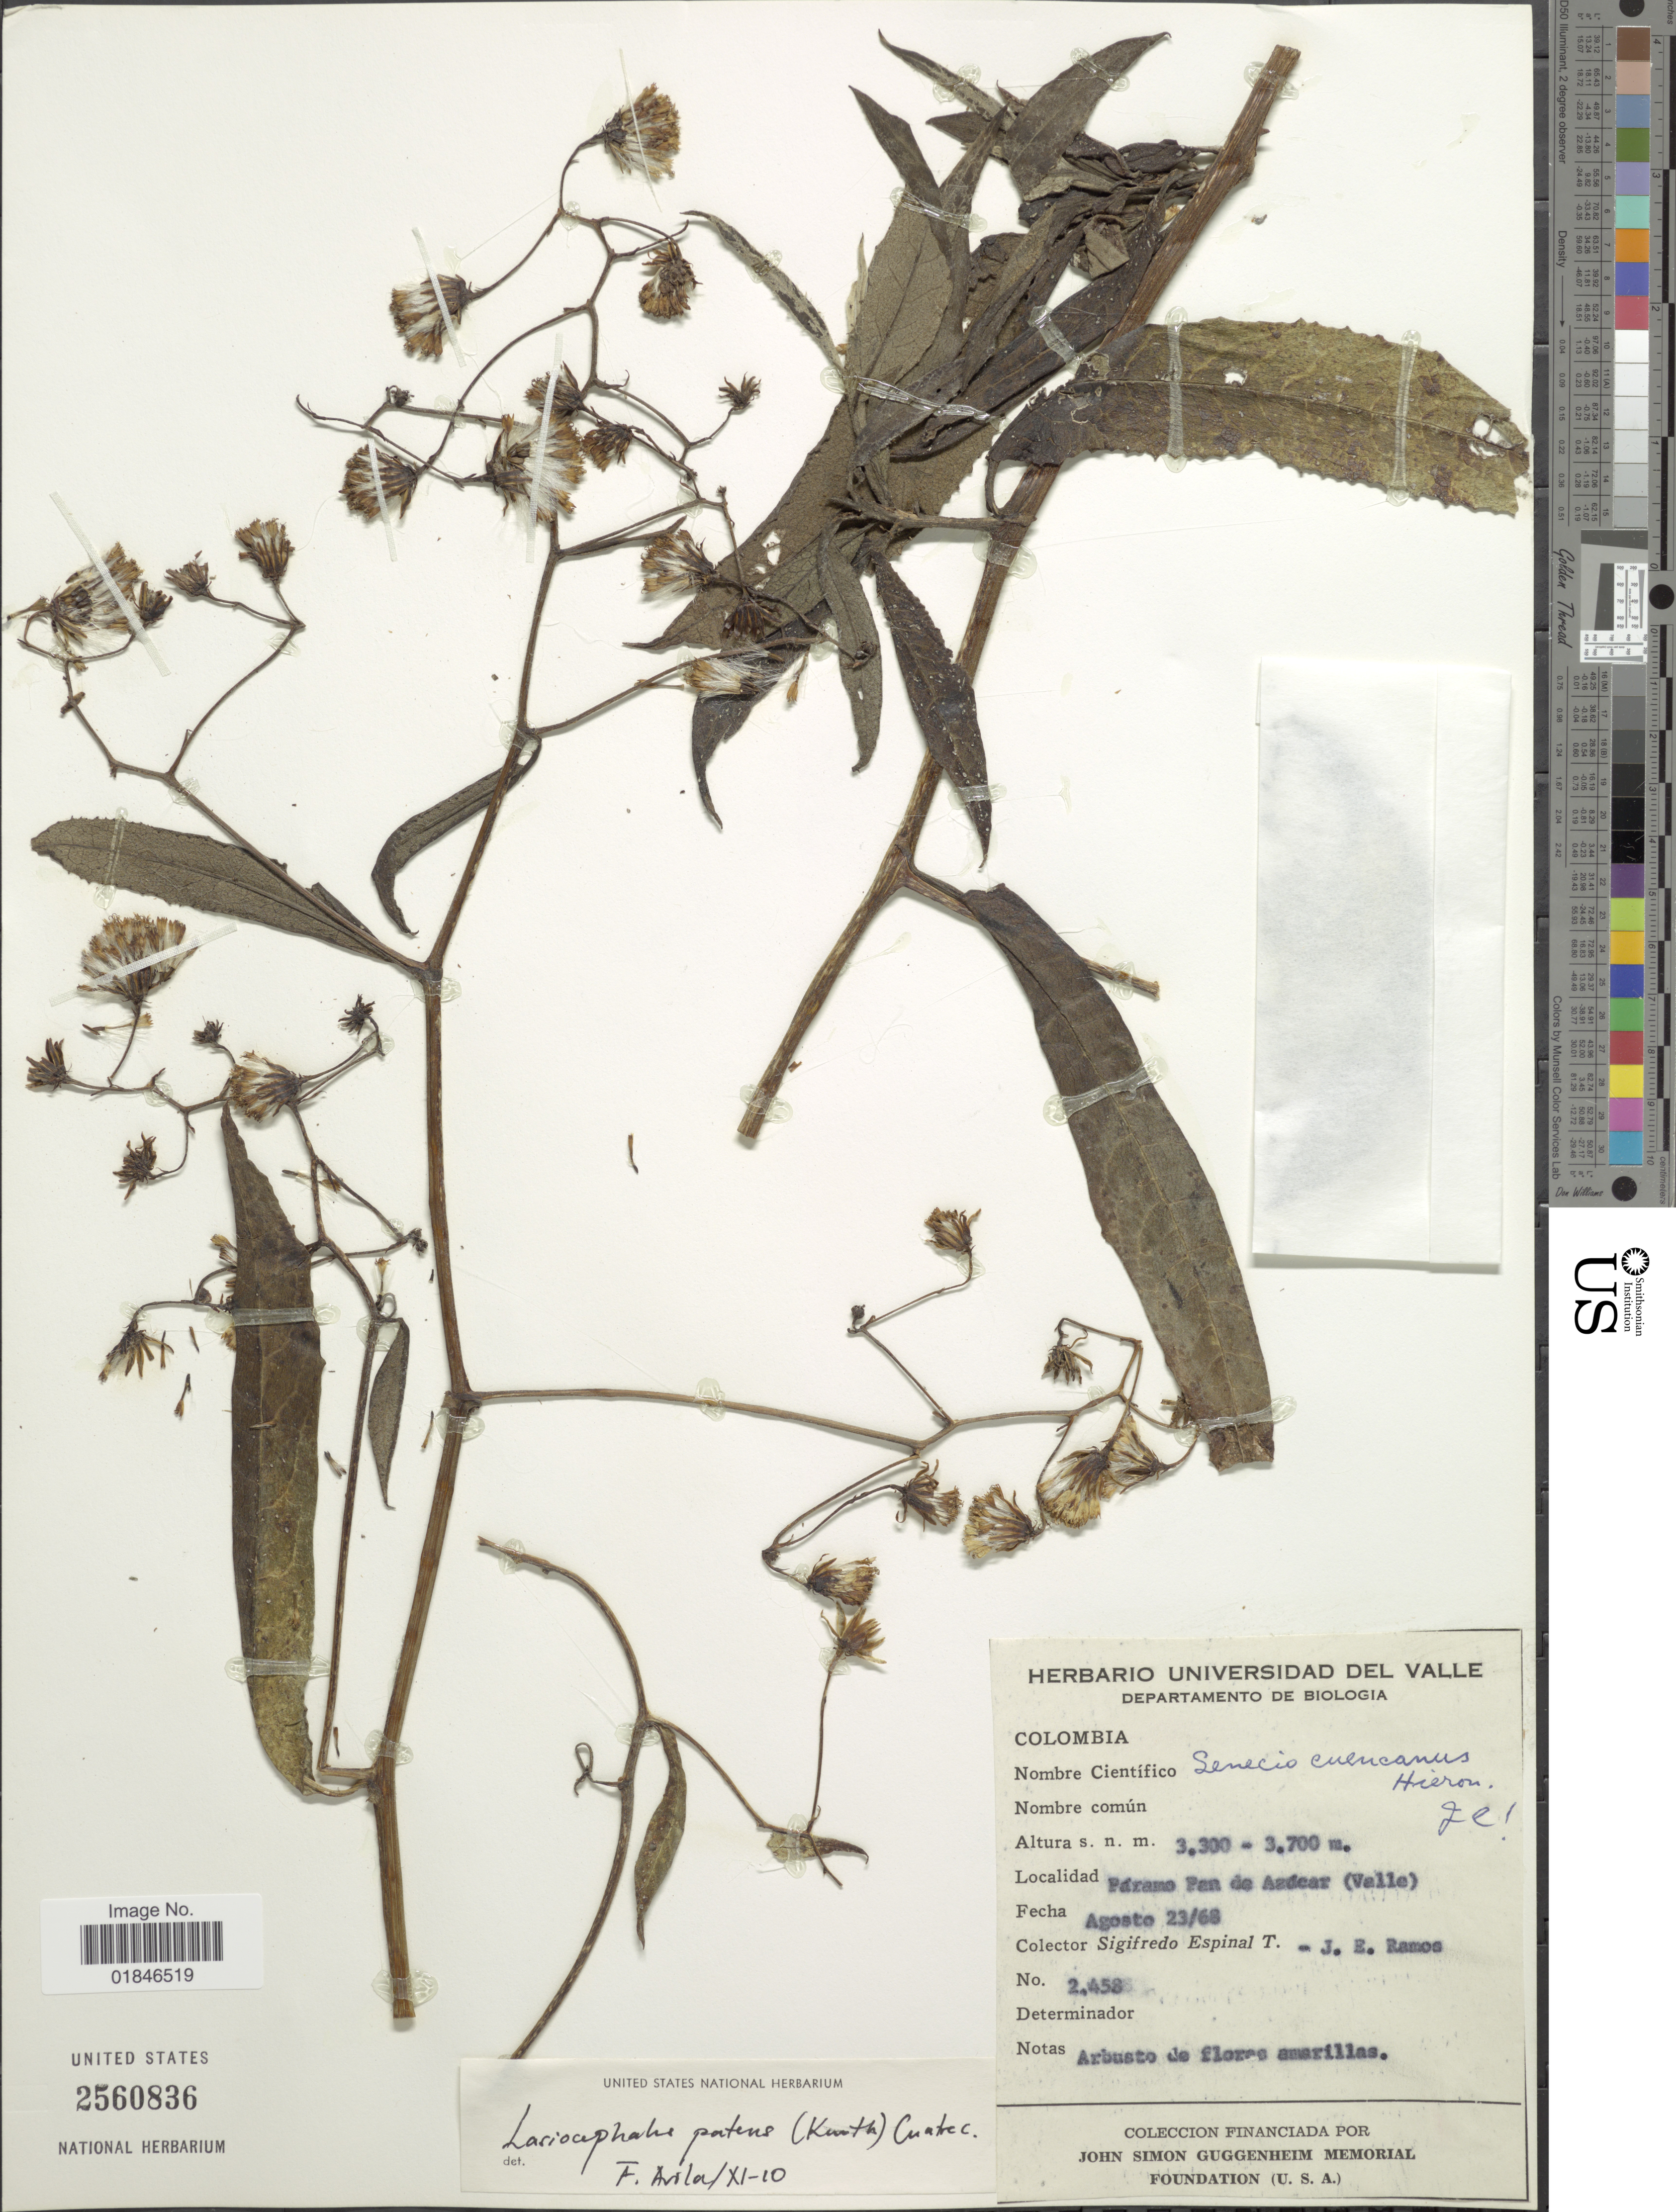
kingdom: Plantae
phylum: Tracheophyta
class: Magnoliopsida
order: Asterales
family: Asteraceae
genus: Senecio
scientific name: Senecio patens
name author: (Kunth) DC.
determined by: Salomon, Luciana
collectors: S. T. Espinal & J. E. Ramos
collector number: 2458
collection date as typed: Transcribed d/m/y: 23/8/68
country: Colombia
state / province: Valle del Cauca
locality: Páramo Pan de Azucar (Valle).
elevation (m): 3300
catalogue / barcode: US 2560836